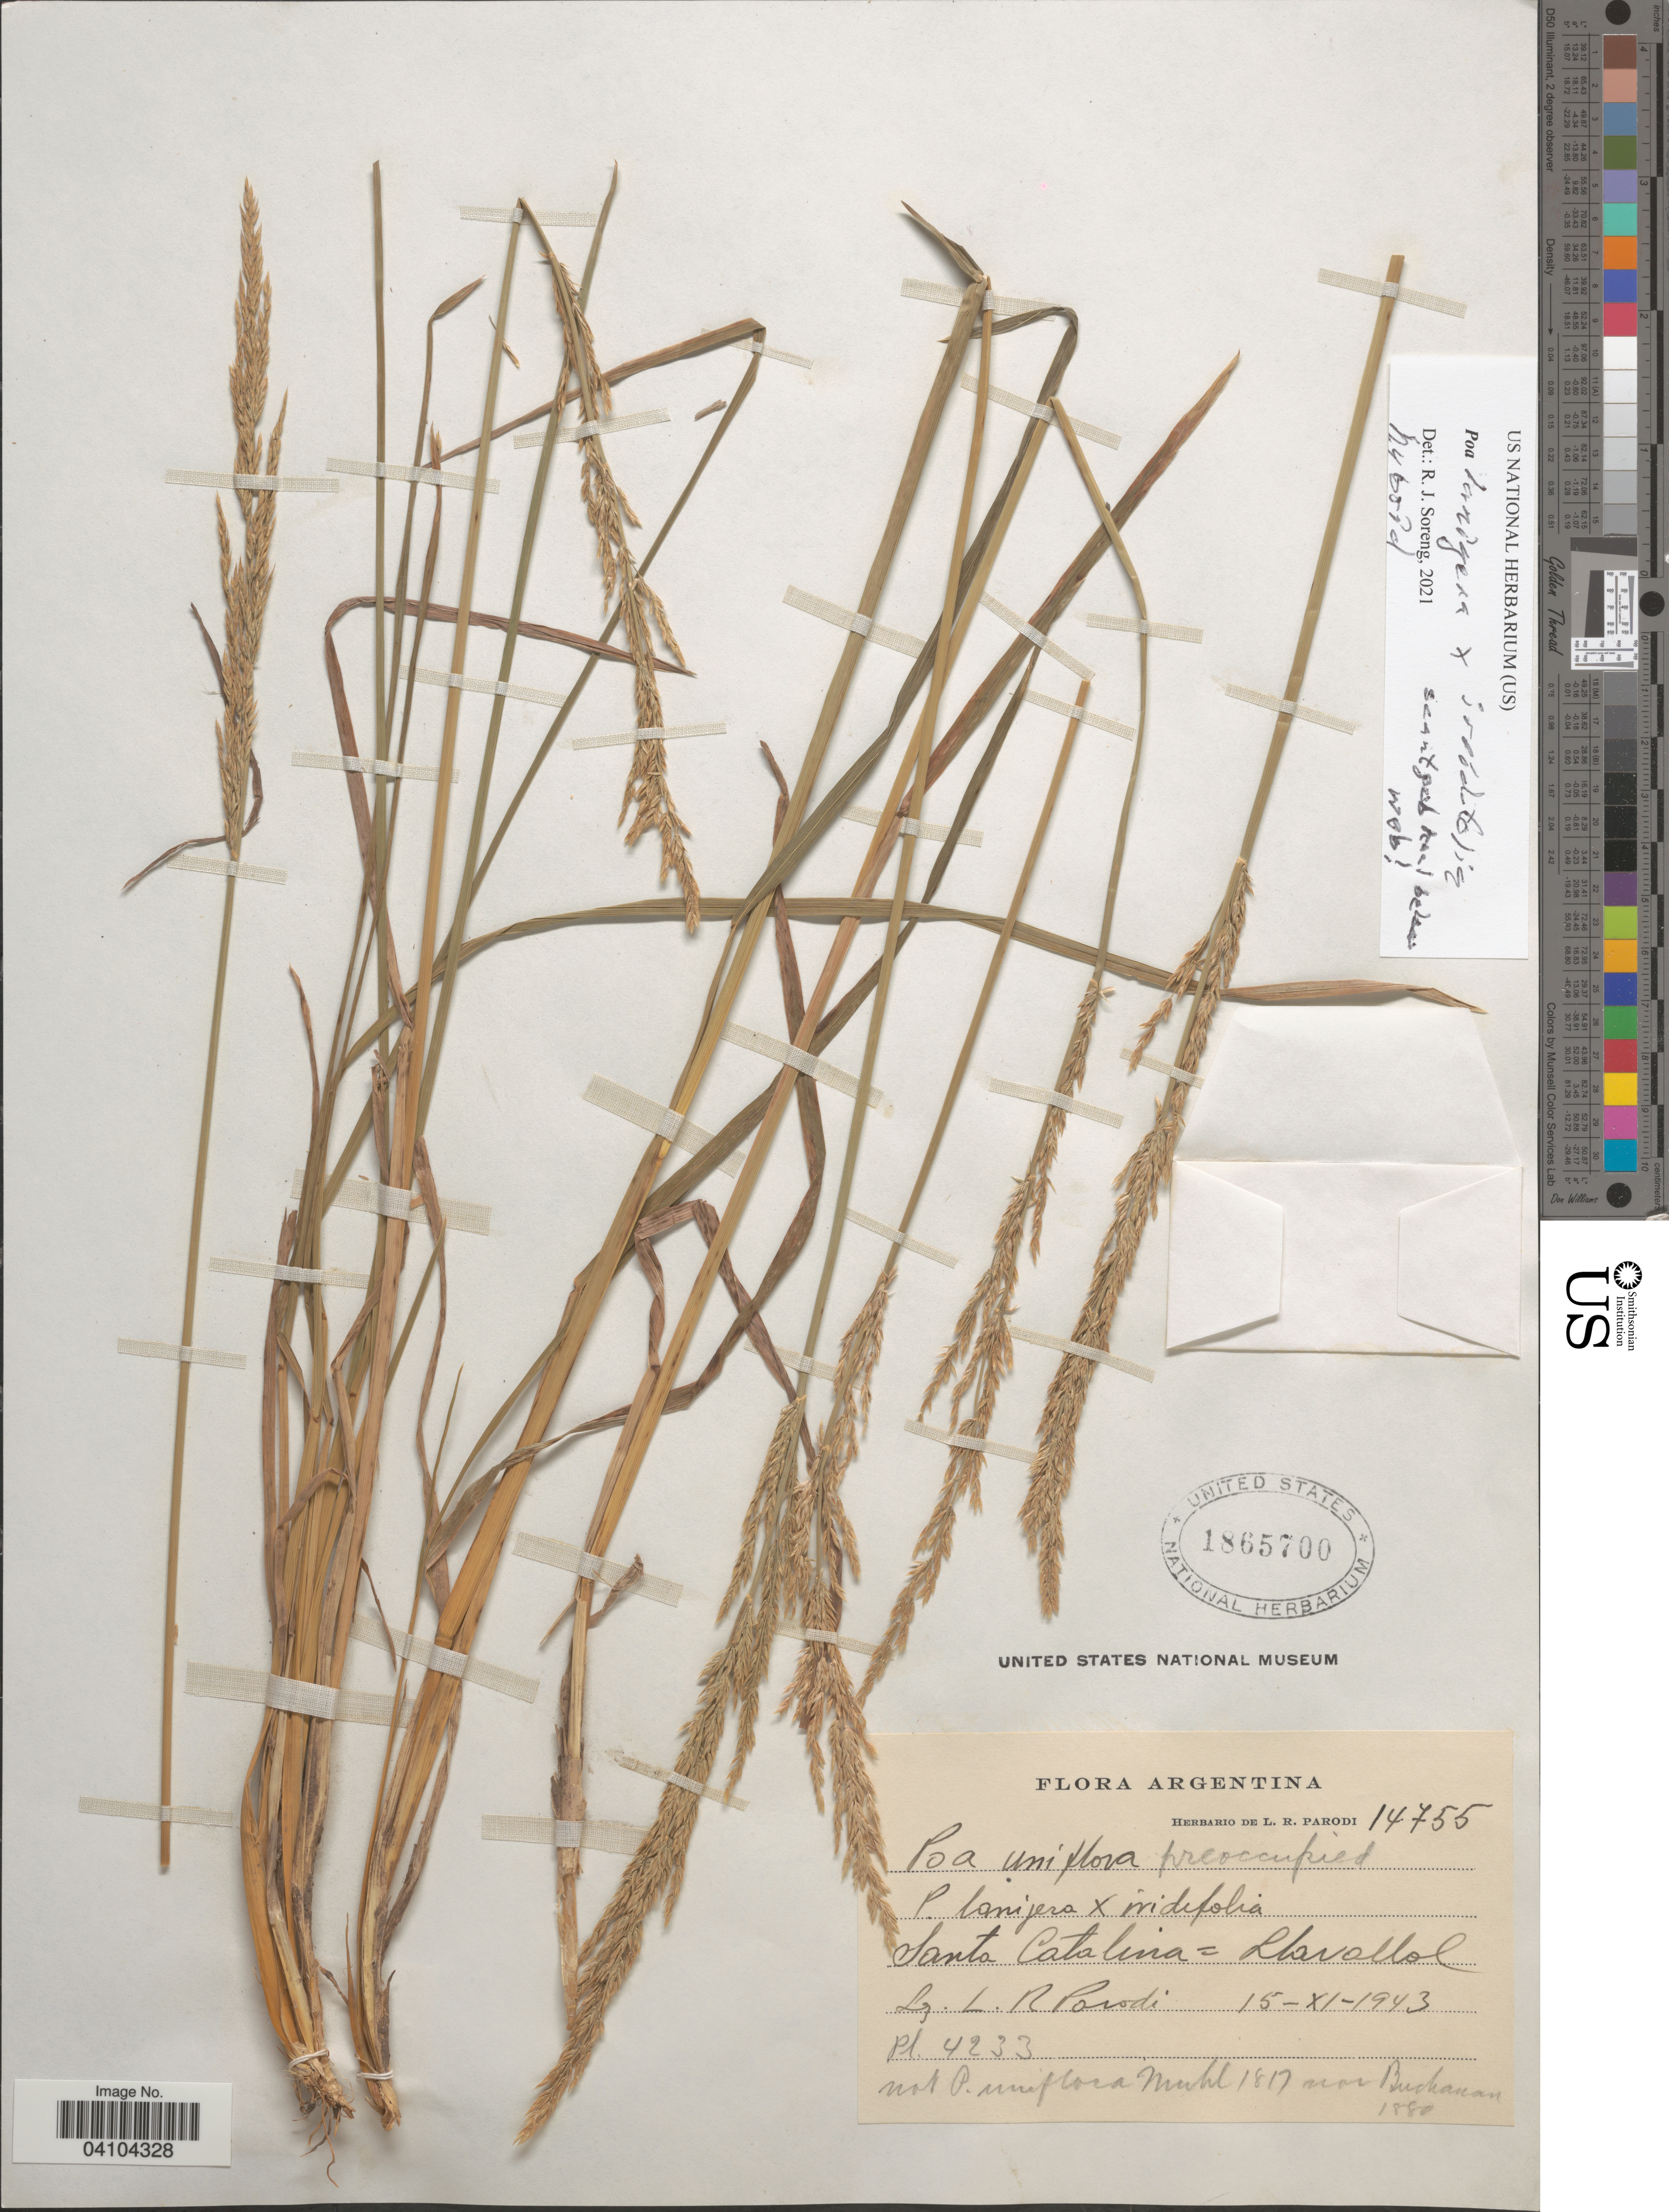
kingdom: Plantae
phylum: Tracheophyta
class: Liliopsida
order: Poales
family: Poaceae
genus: Poa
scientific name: Poa lanigera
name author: Nees in Mart.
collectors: L. R. Parodi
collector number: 14755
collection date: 1943-11-15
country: Argentina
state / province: Jujuy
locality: Santa Catalina - Llavallol.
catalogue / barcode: US 1865700